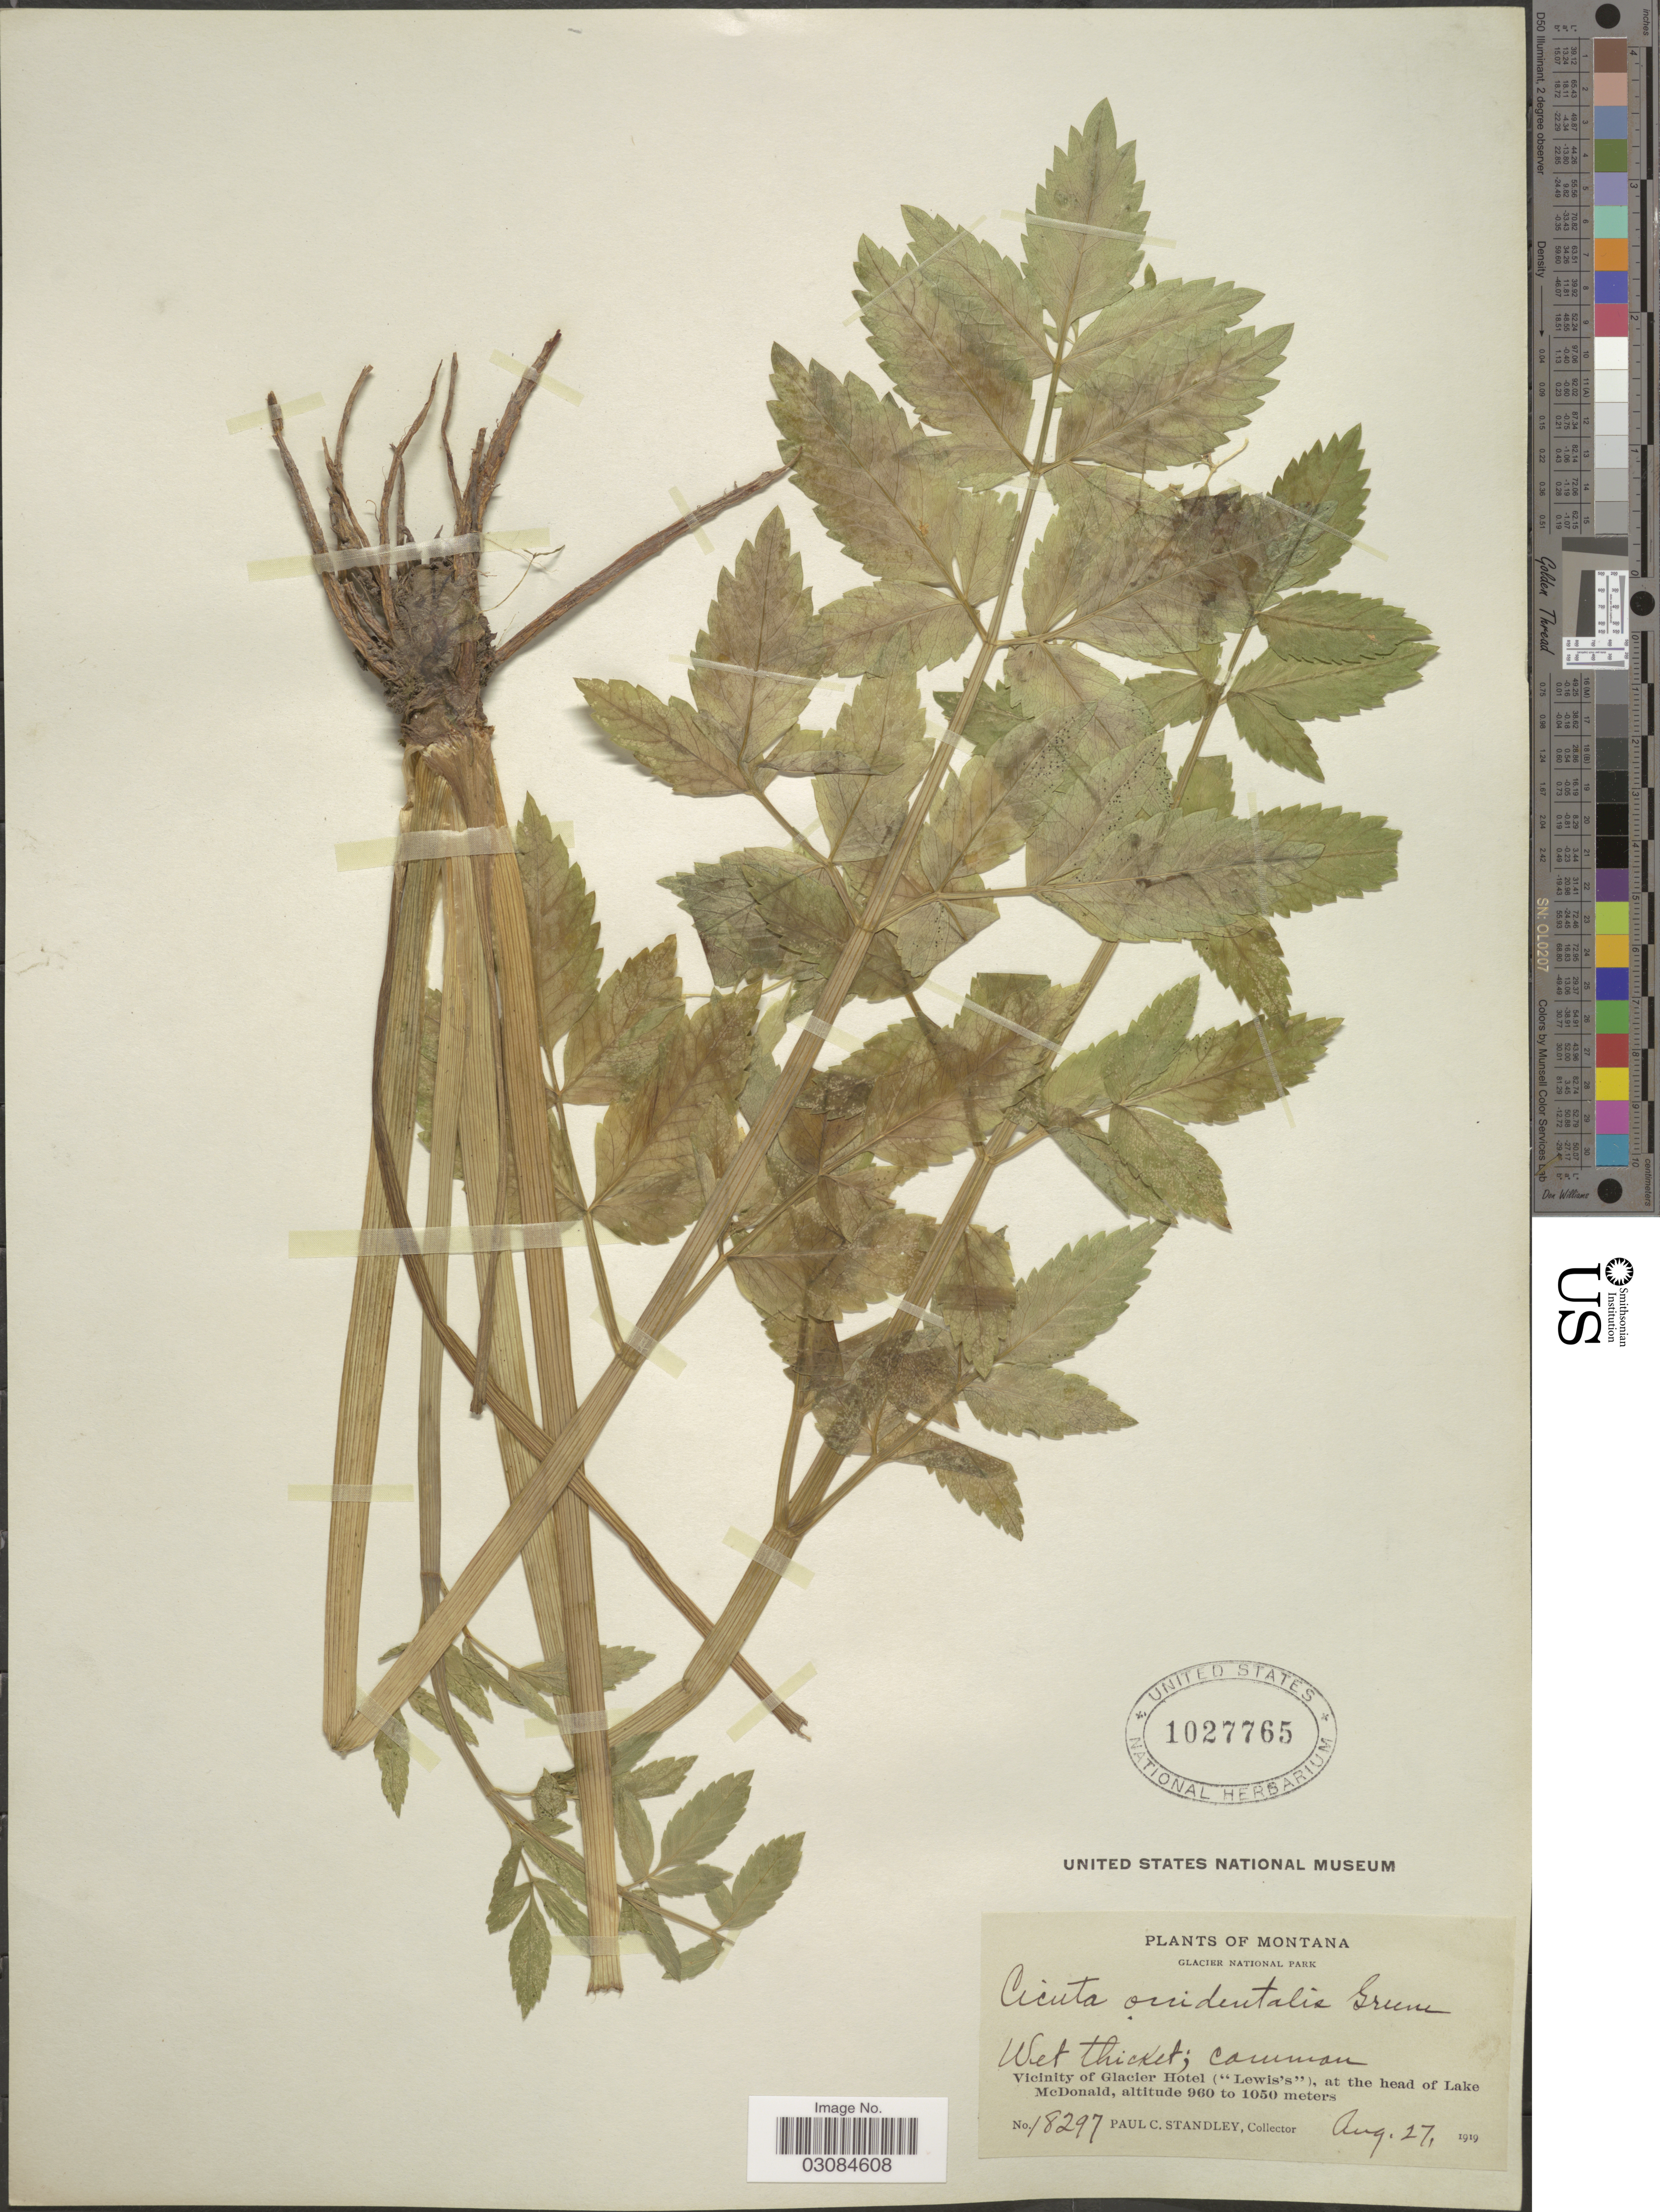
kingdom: Plantae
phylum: Tracheophyta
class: Magnoliopsida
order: Apiales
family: Apiaceae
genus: Cicuta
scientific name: Cicuta occidentalis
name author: Greene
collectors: P. C. Standley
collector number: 18297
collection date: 1919-08-27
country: United States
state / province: Montana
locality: Glacier National Park. Vicinity of Glacier Hotel ( "Lewis's"), at the head of Lake McDonald.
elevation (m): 960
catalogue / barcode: US 1027765